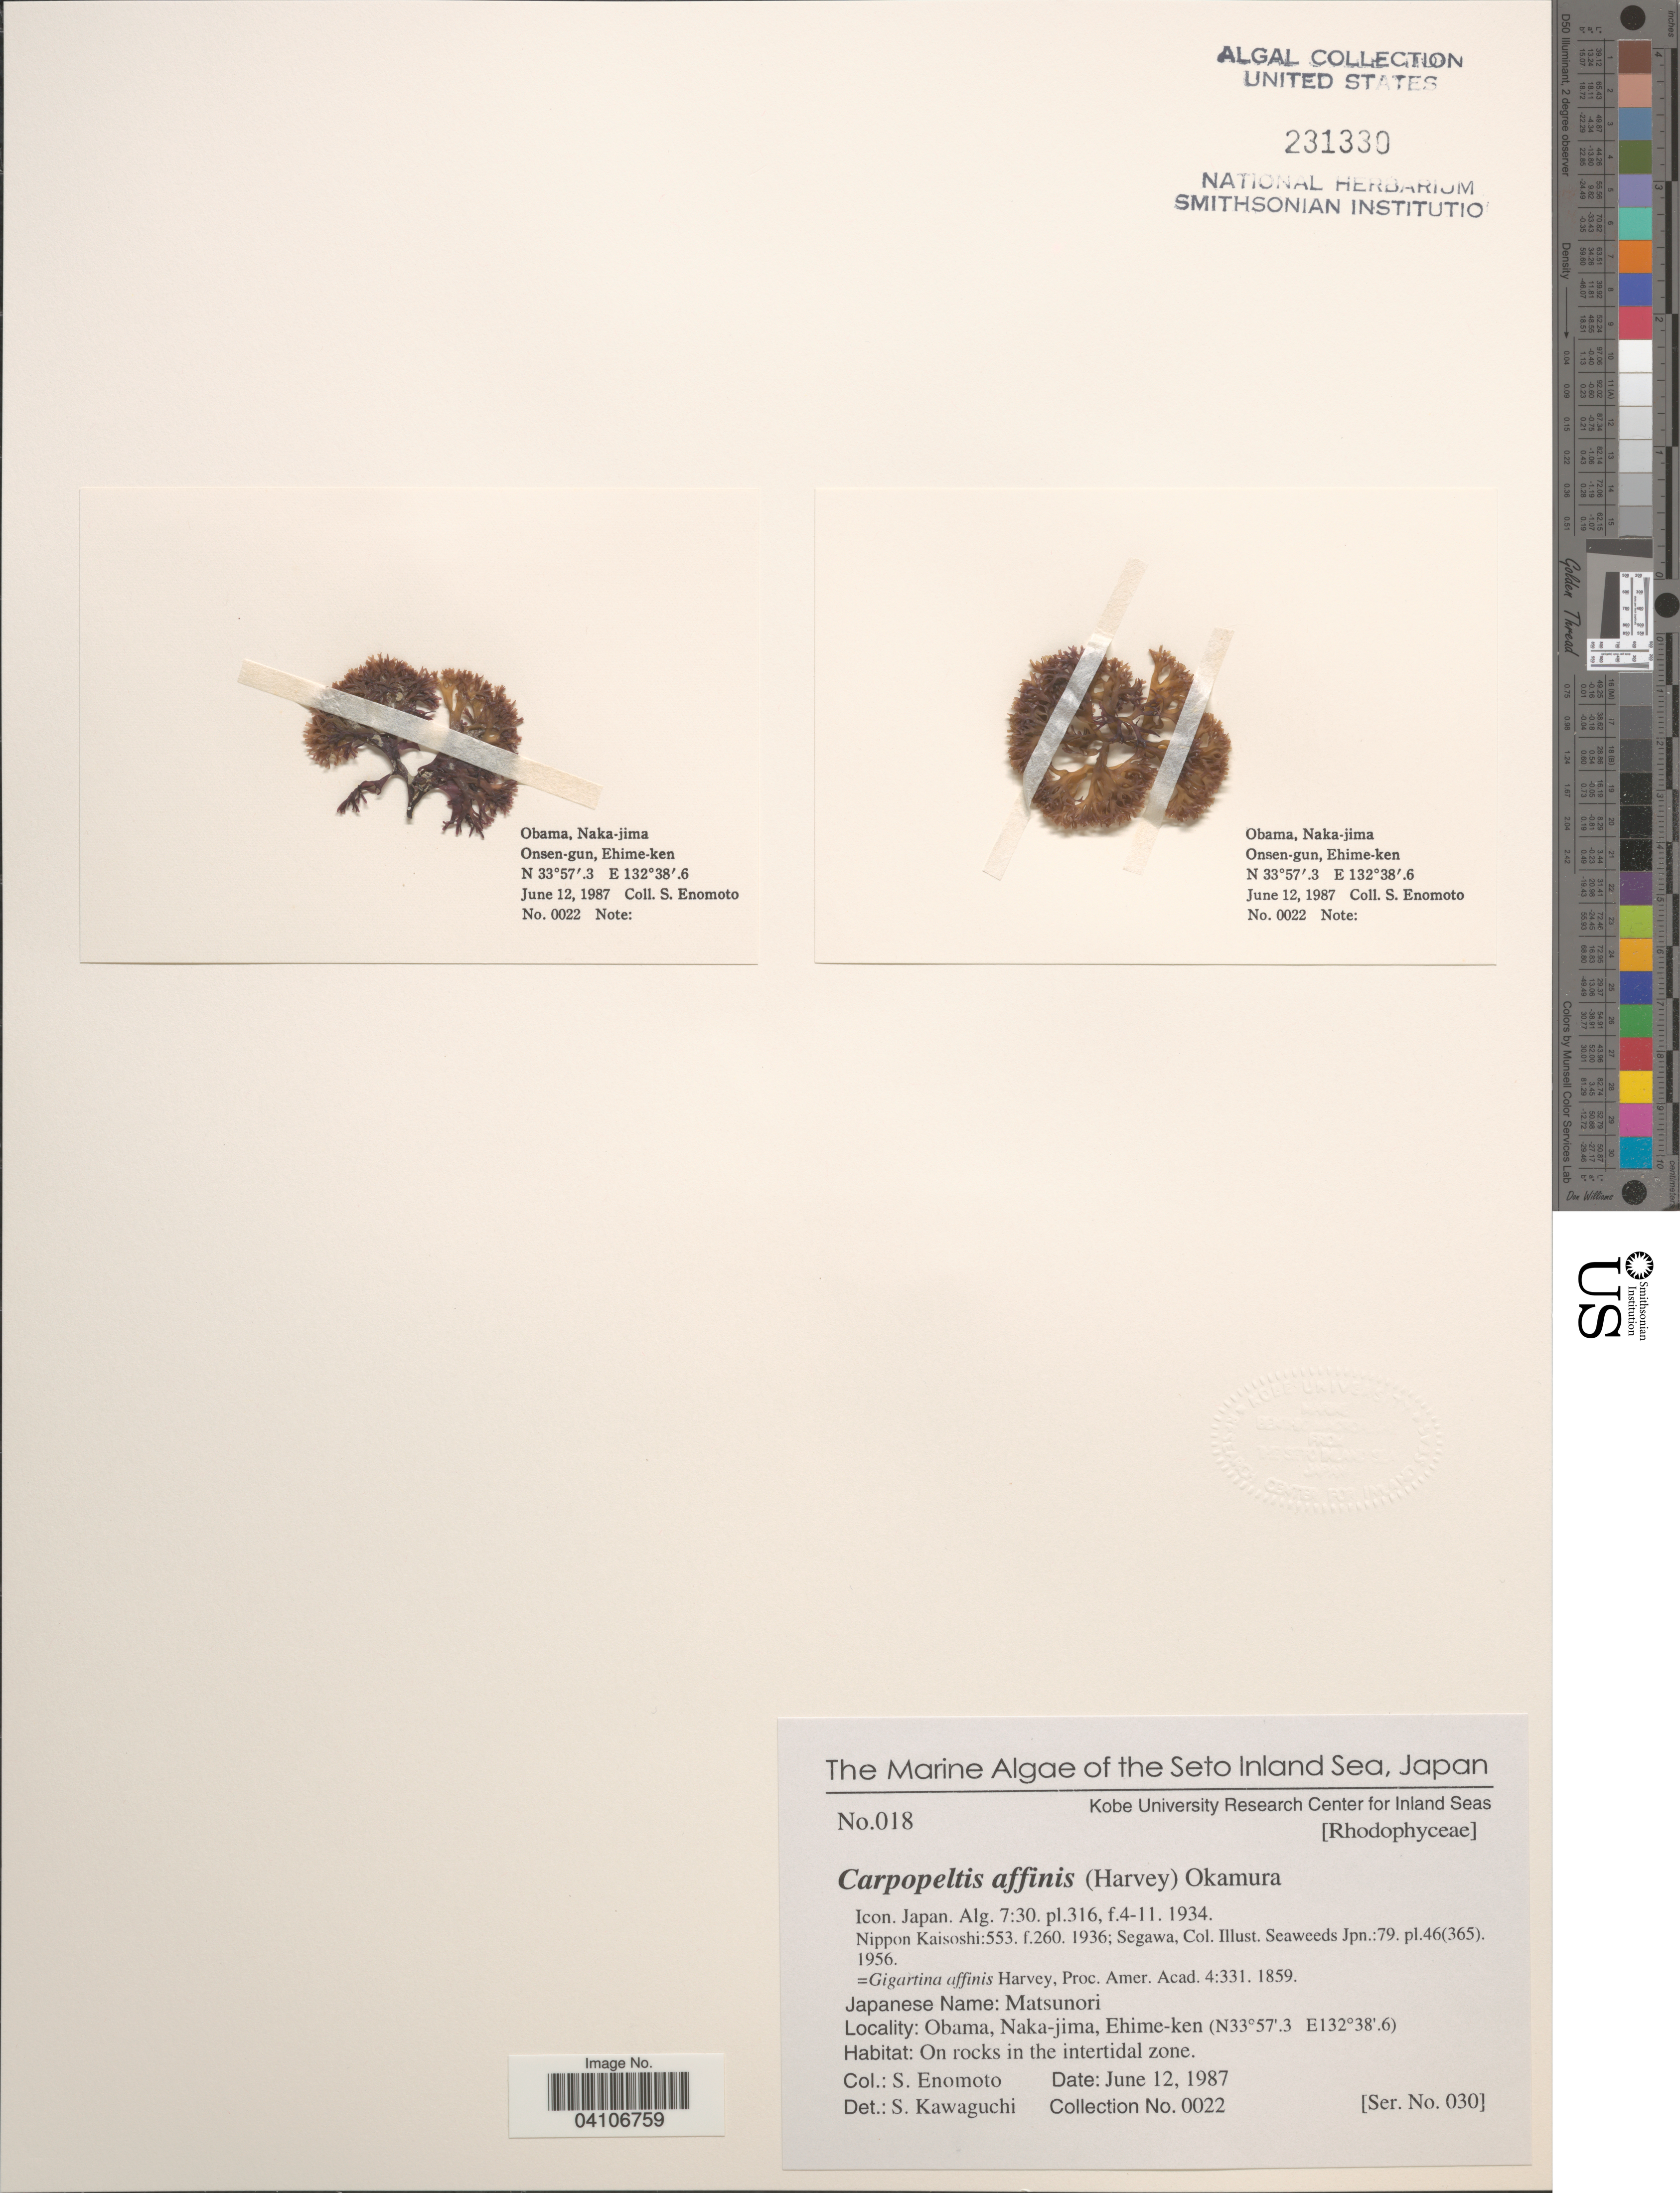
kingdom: Plantae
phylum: Rhodophyta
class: Florideophyceae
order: Halymeniales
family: Halymeniaceae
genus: Polyopes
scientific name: Polyopes affinis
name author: (Harvey) Kawaguchi & Wang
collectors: S. Enomoto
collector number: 0022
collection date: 1987-06-12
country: Japan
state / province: Ehime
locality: The Seto Inland Sea. Obama, Naka-jima, Ehime-ken. On rocks in the intertidal zone.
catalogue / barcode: US 231330